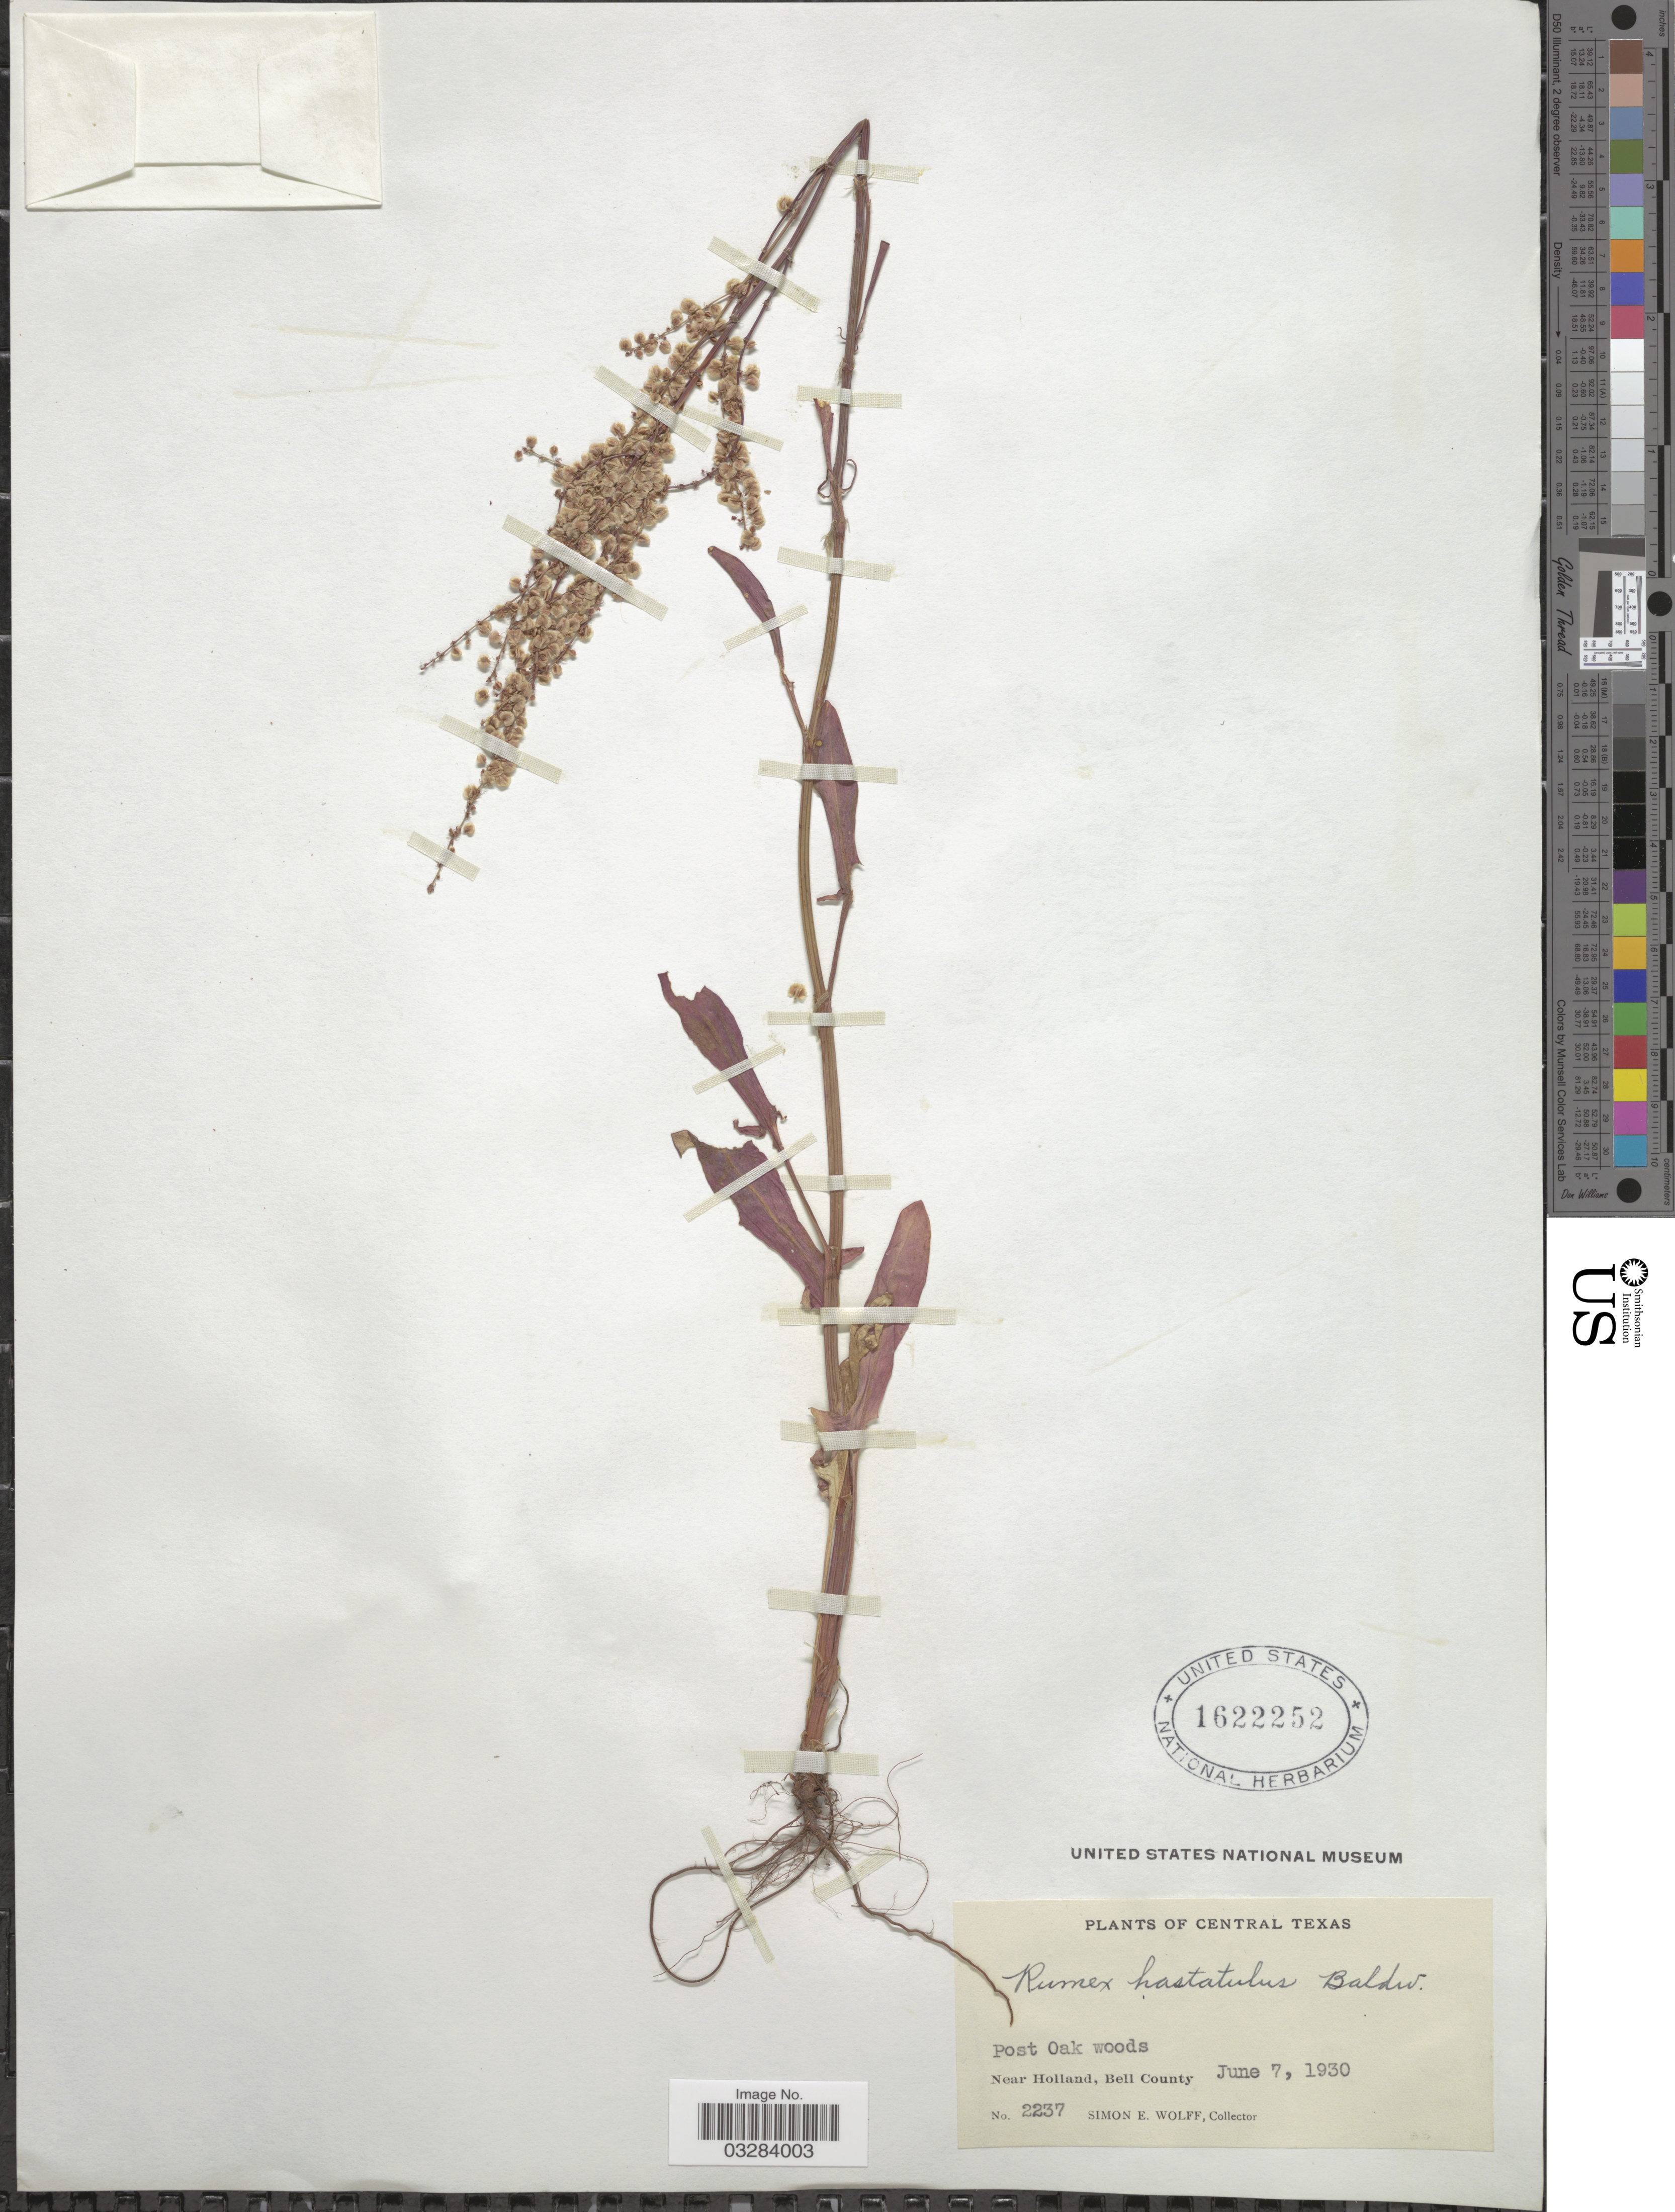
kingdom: Plantae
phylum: Tracheophyta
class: Magnoliopsida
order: Caryophyllales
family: Polygonaceae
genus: Rumex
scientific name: Rumex hastatulus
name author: Baldwin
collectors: S. E. Wolff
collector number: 2237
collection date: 1930-06-07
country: United States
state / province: Texas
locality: Central Texas. Post Oak woods. Near Holland, Bell County.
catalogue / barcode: US 1622252